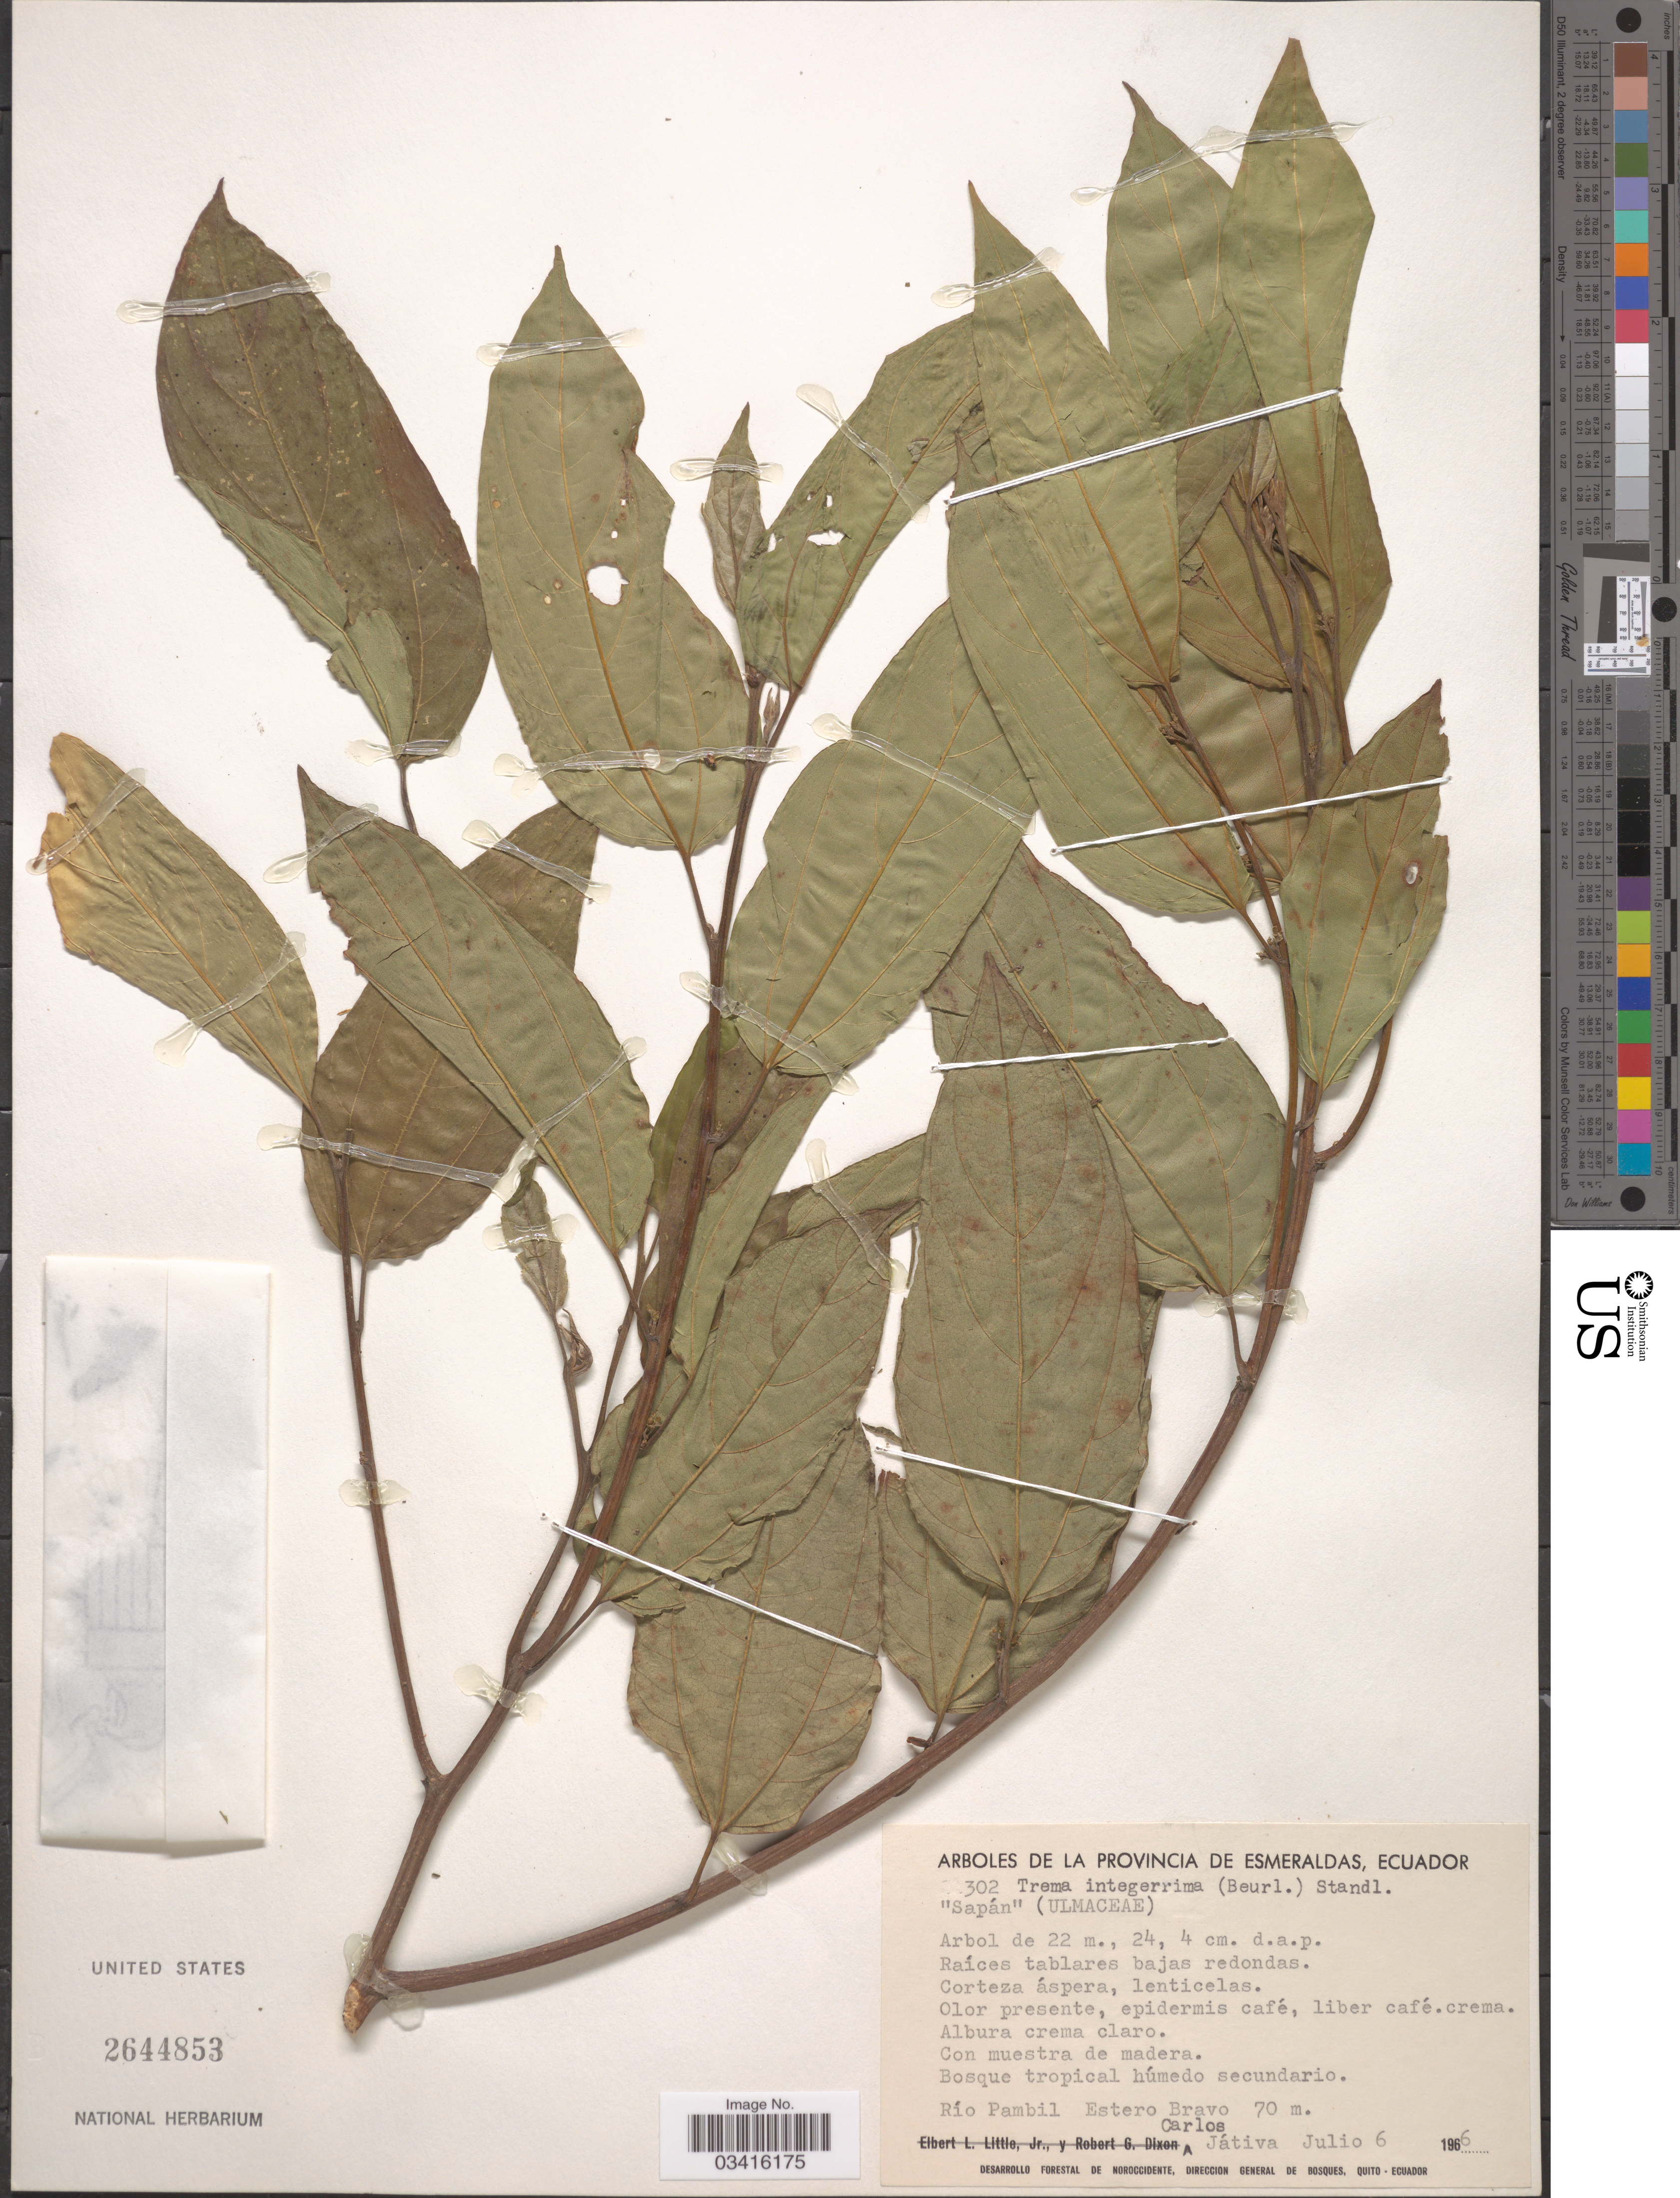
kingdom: Plantae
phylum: Tracheophyta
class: Magnoliopsida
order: Rosales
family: Cannabaceae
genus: Trema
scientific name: Trema integerrimum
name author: (Beurl.) Standl.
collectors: C. D. Játiva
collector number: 302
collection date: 1966-07-06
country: Ecuador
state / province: Esmeraldas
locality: Río Pambil Estero Bravo.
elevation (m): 70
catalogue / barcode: US 2644853